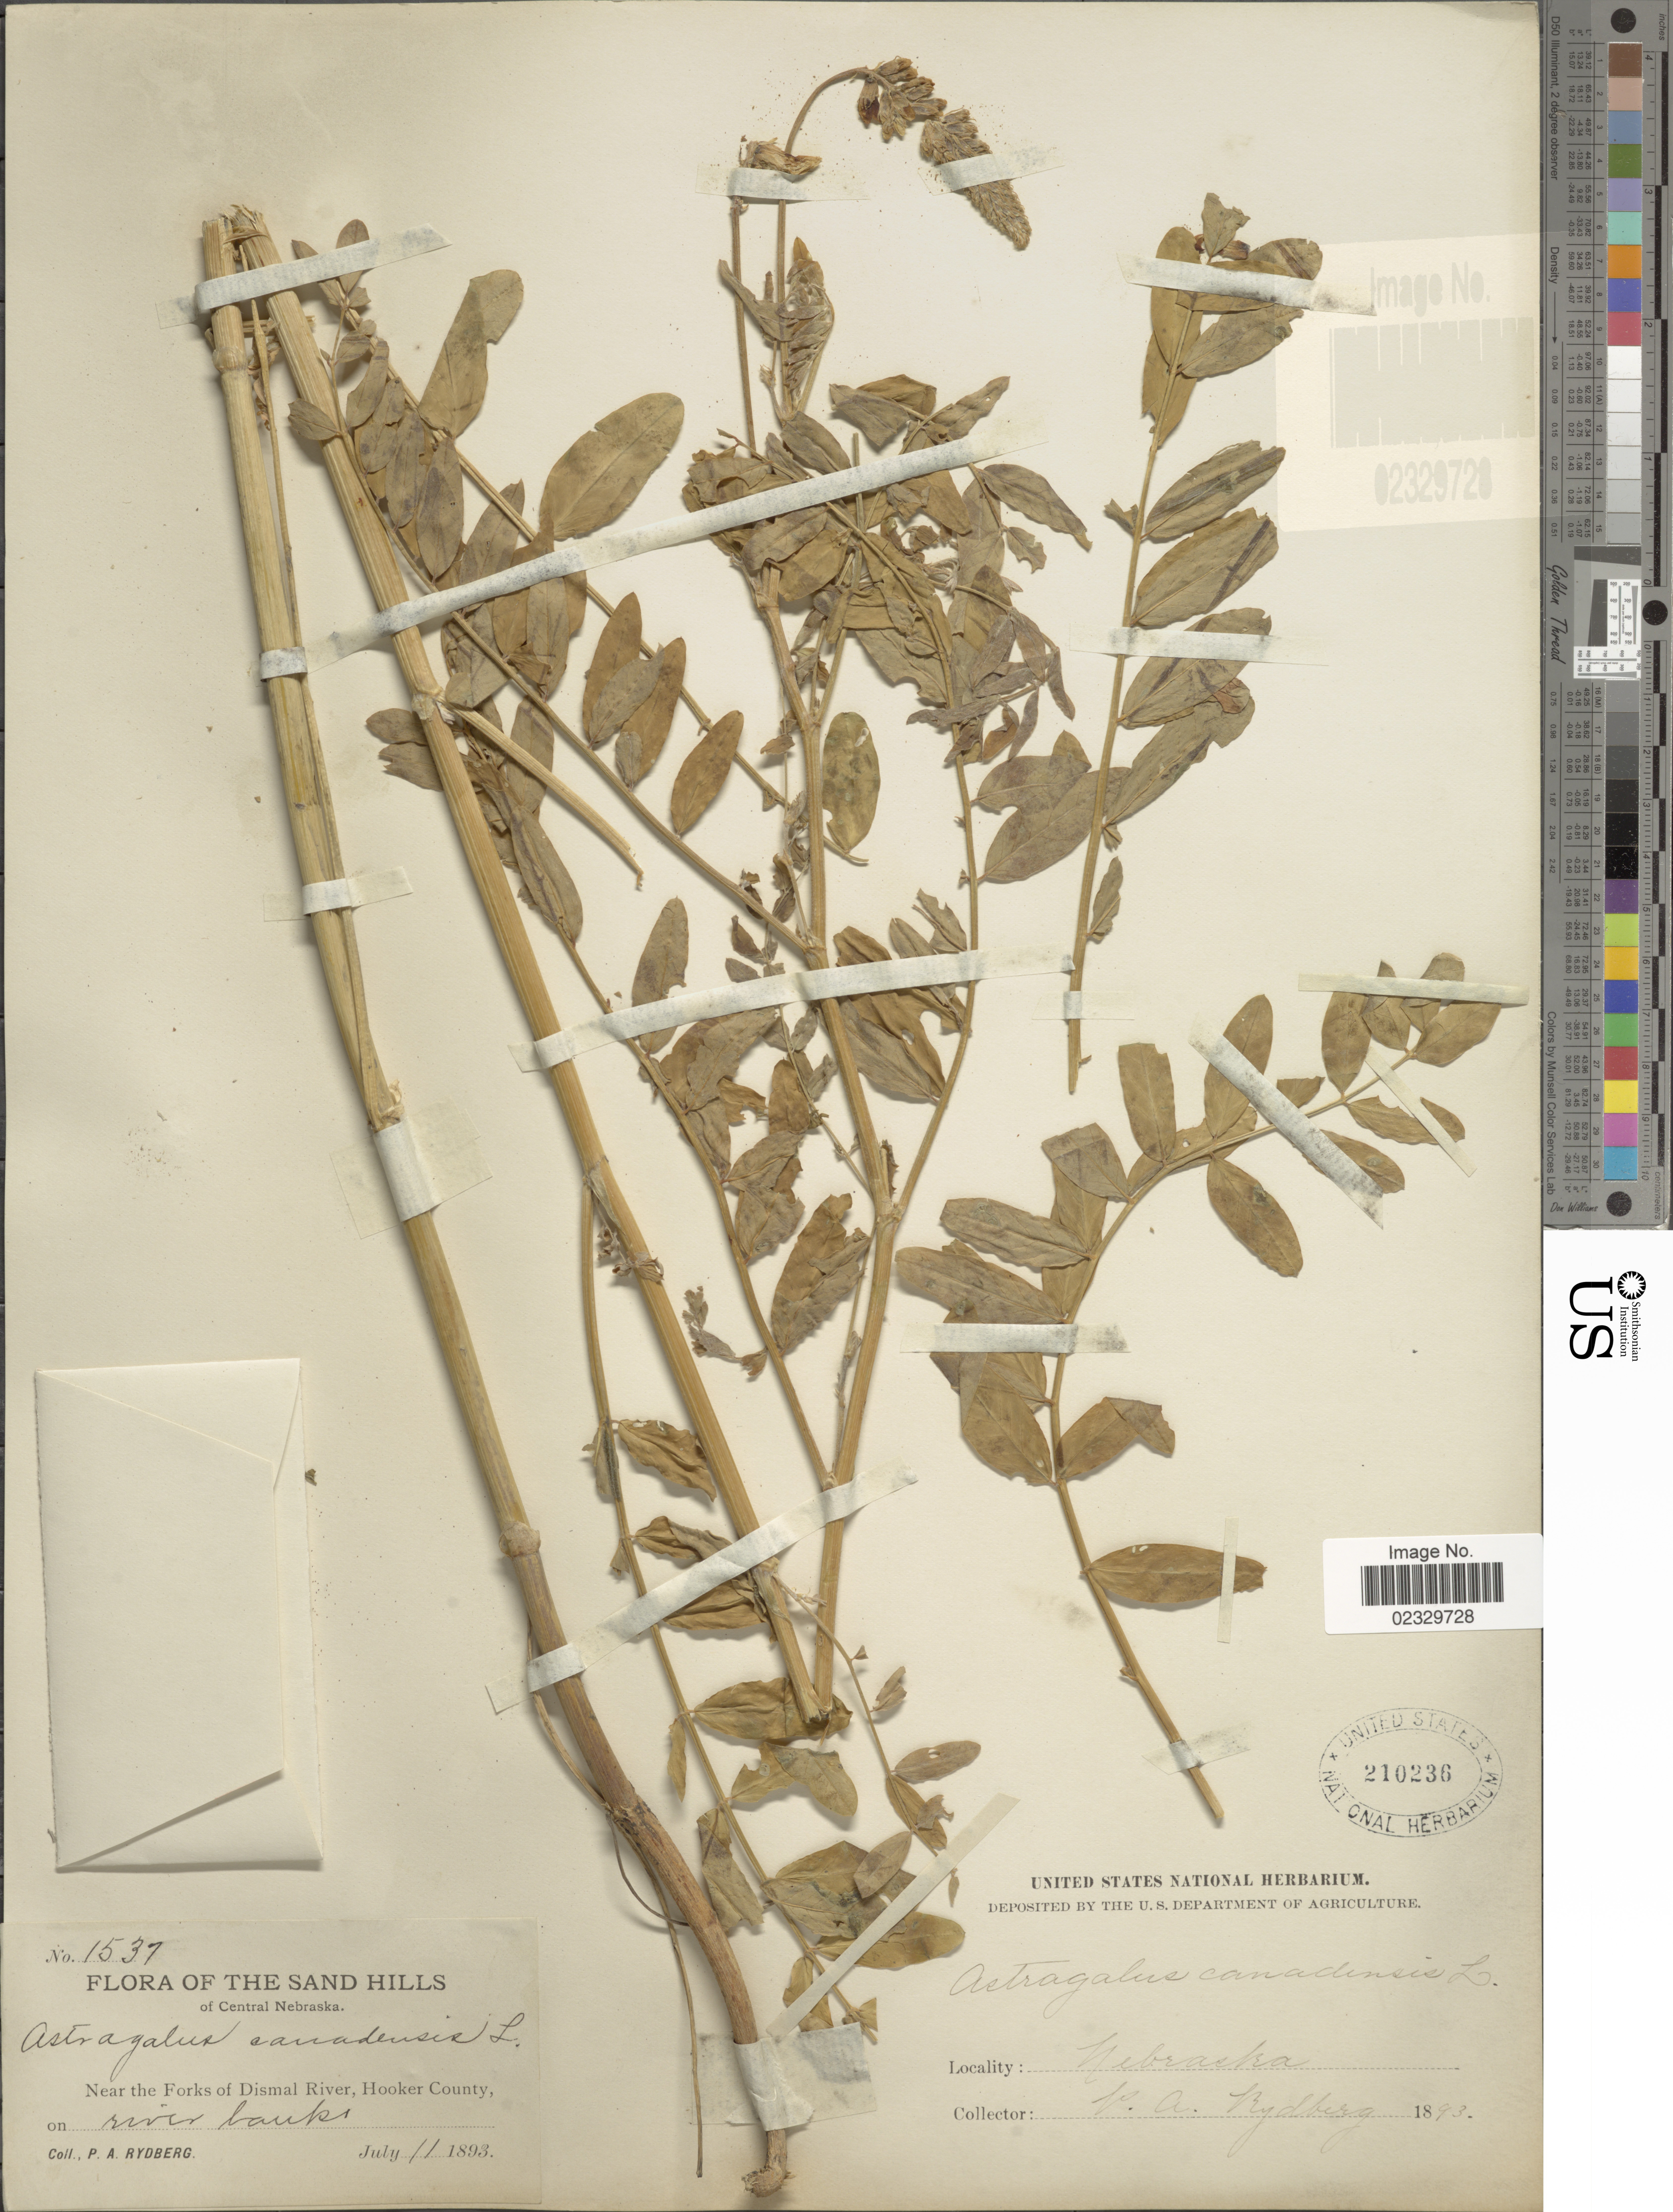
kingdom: Plantae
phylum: Tracheophyta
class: Magnoliopsida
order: Fabales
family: Fabaceae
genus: Astragalus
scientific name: Astragalus canadensis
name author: L.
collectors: P. A. Rydberg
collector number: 1537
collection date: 1893-07-11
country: United States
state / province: Nebraska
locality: The Sand Hills of Central Nebraska, Near the Forks of Dismal River, Hooker County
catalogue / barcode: US 210236